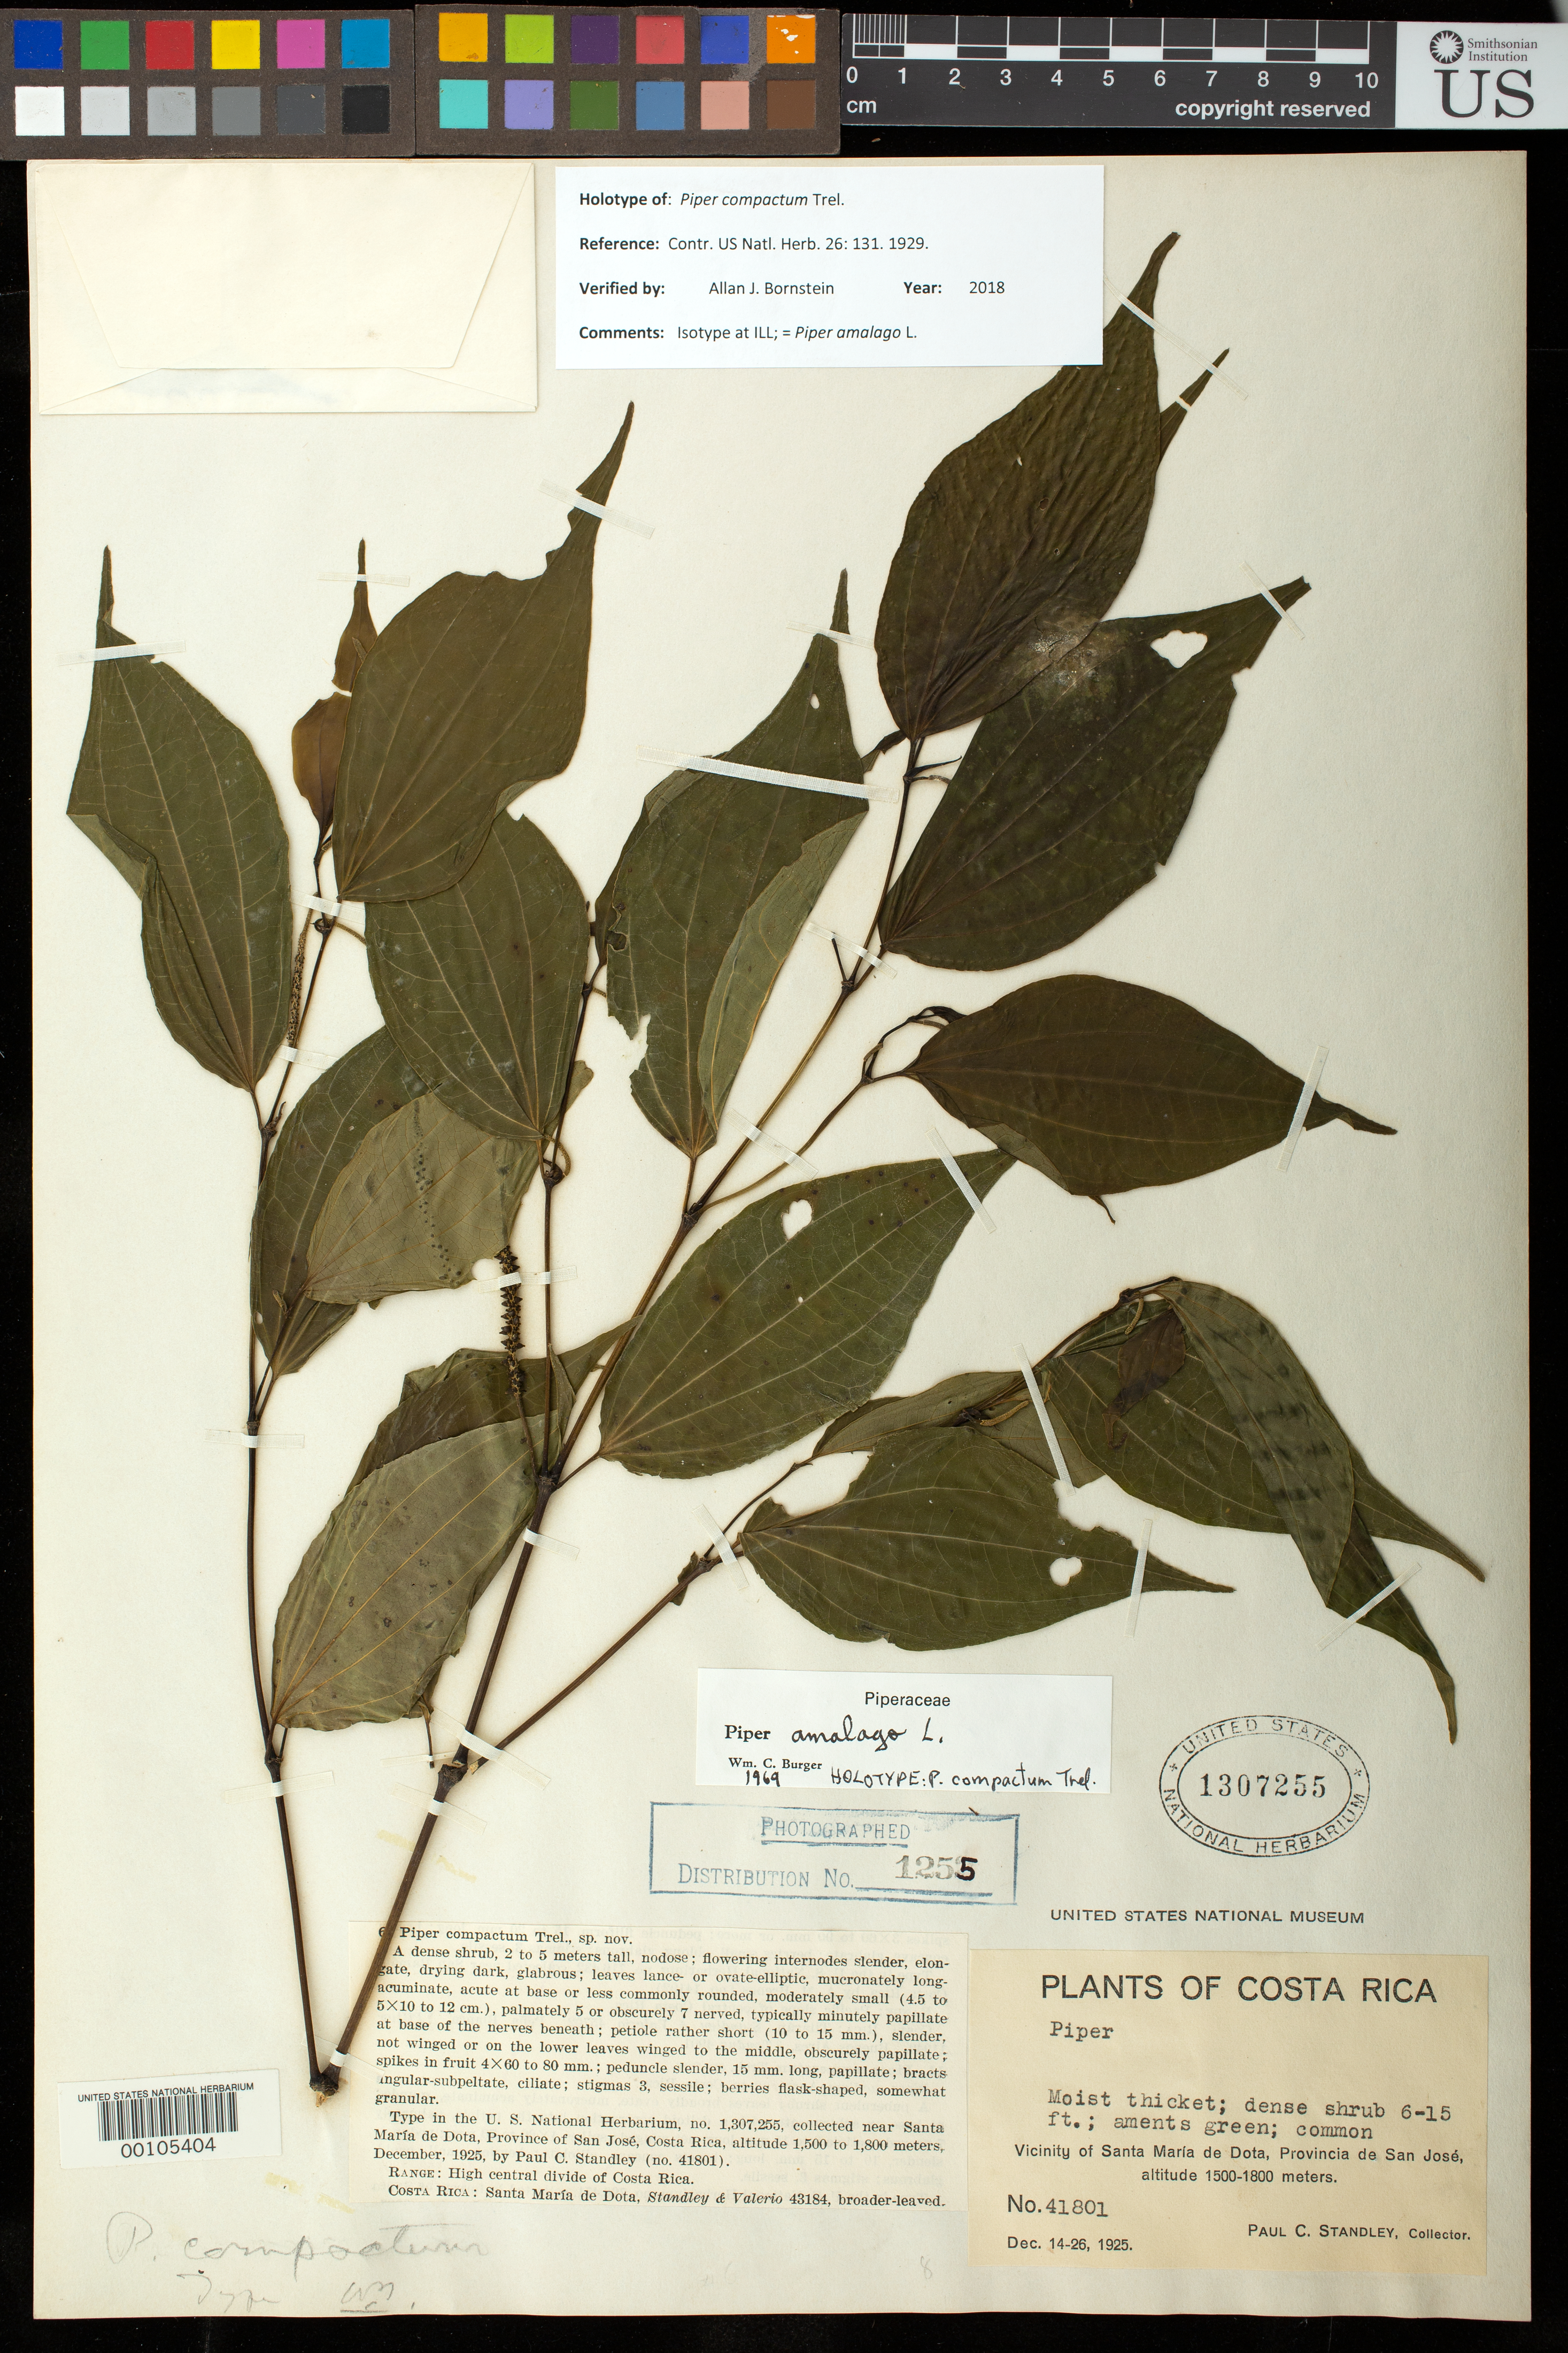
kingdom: Plantae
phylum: Tracheophyta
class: Magnoliopsida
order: Piperales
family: Piperaceae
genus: Piper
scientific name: Piper compactum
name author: Trel.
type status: Holotype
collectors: P. C. Standley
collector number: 41801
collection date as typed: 14 Dec 1925 to 26 Dec 1925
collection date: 1925-12-14/1925-12-26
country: Costa Rica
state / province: San José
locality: Santa Maria de Dota.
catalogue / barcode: US 1307255